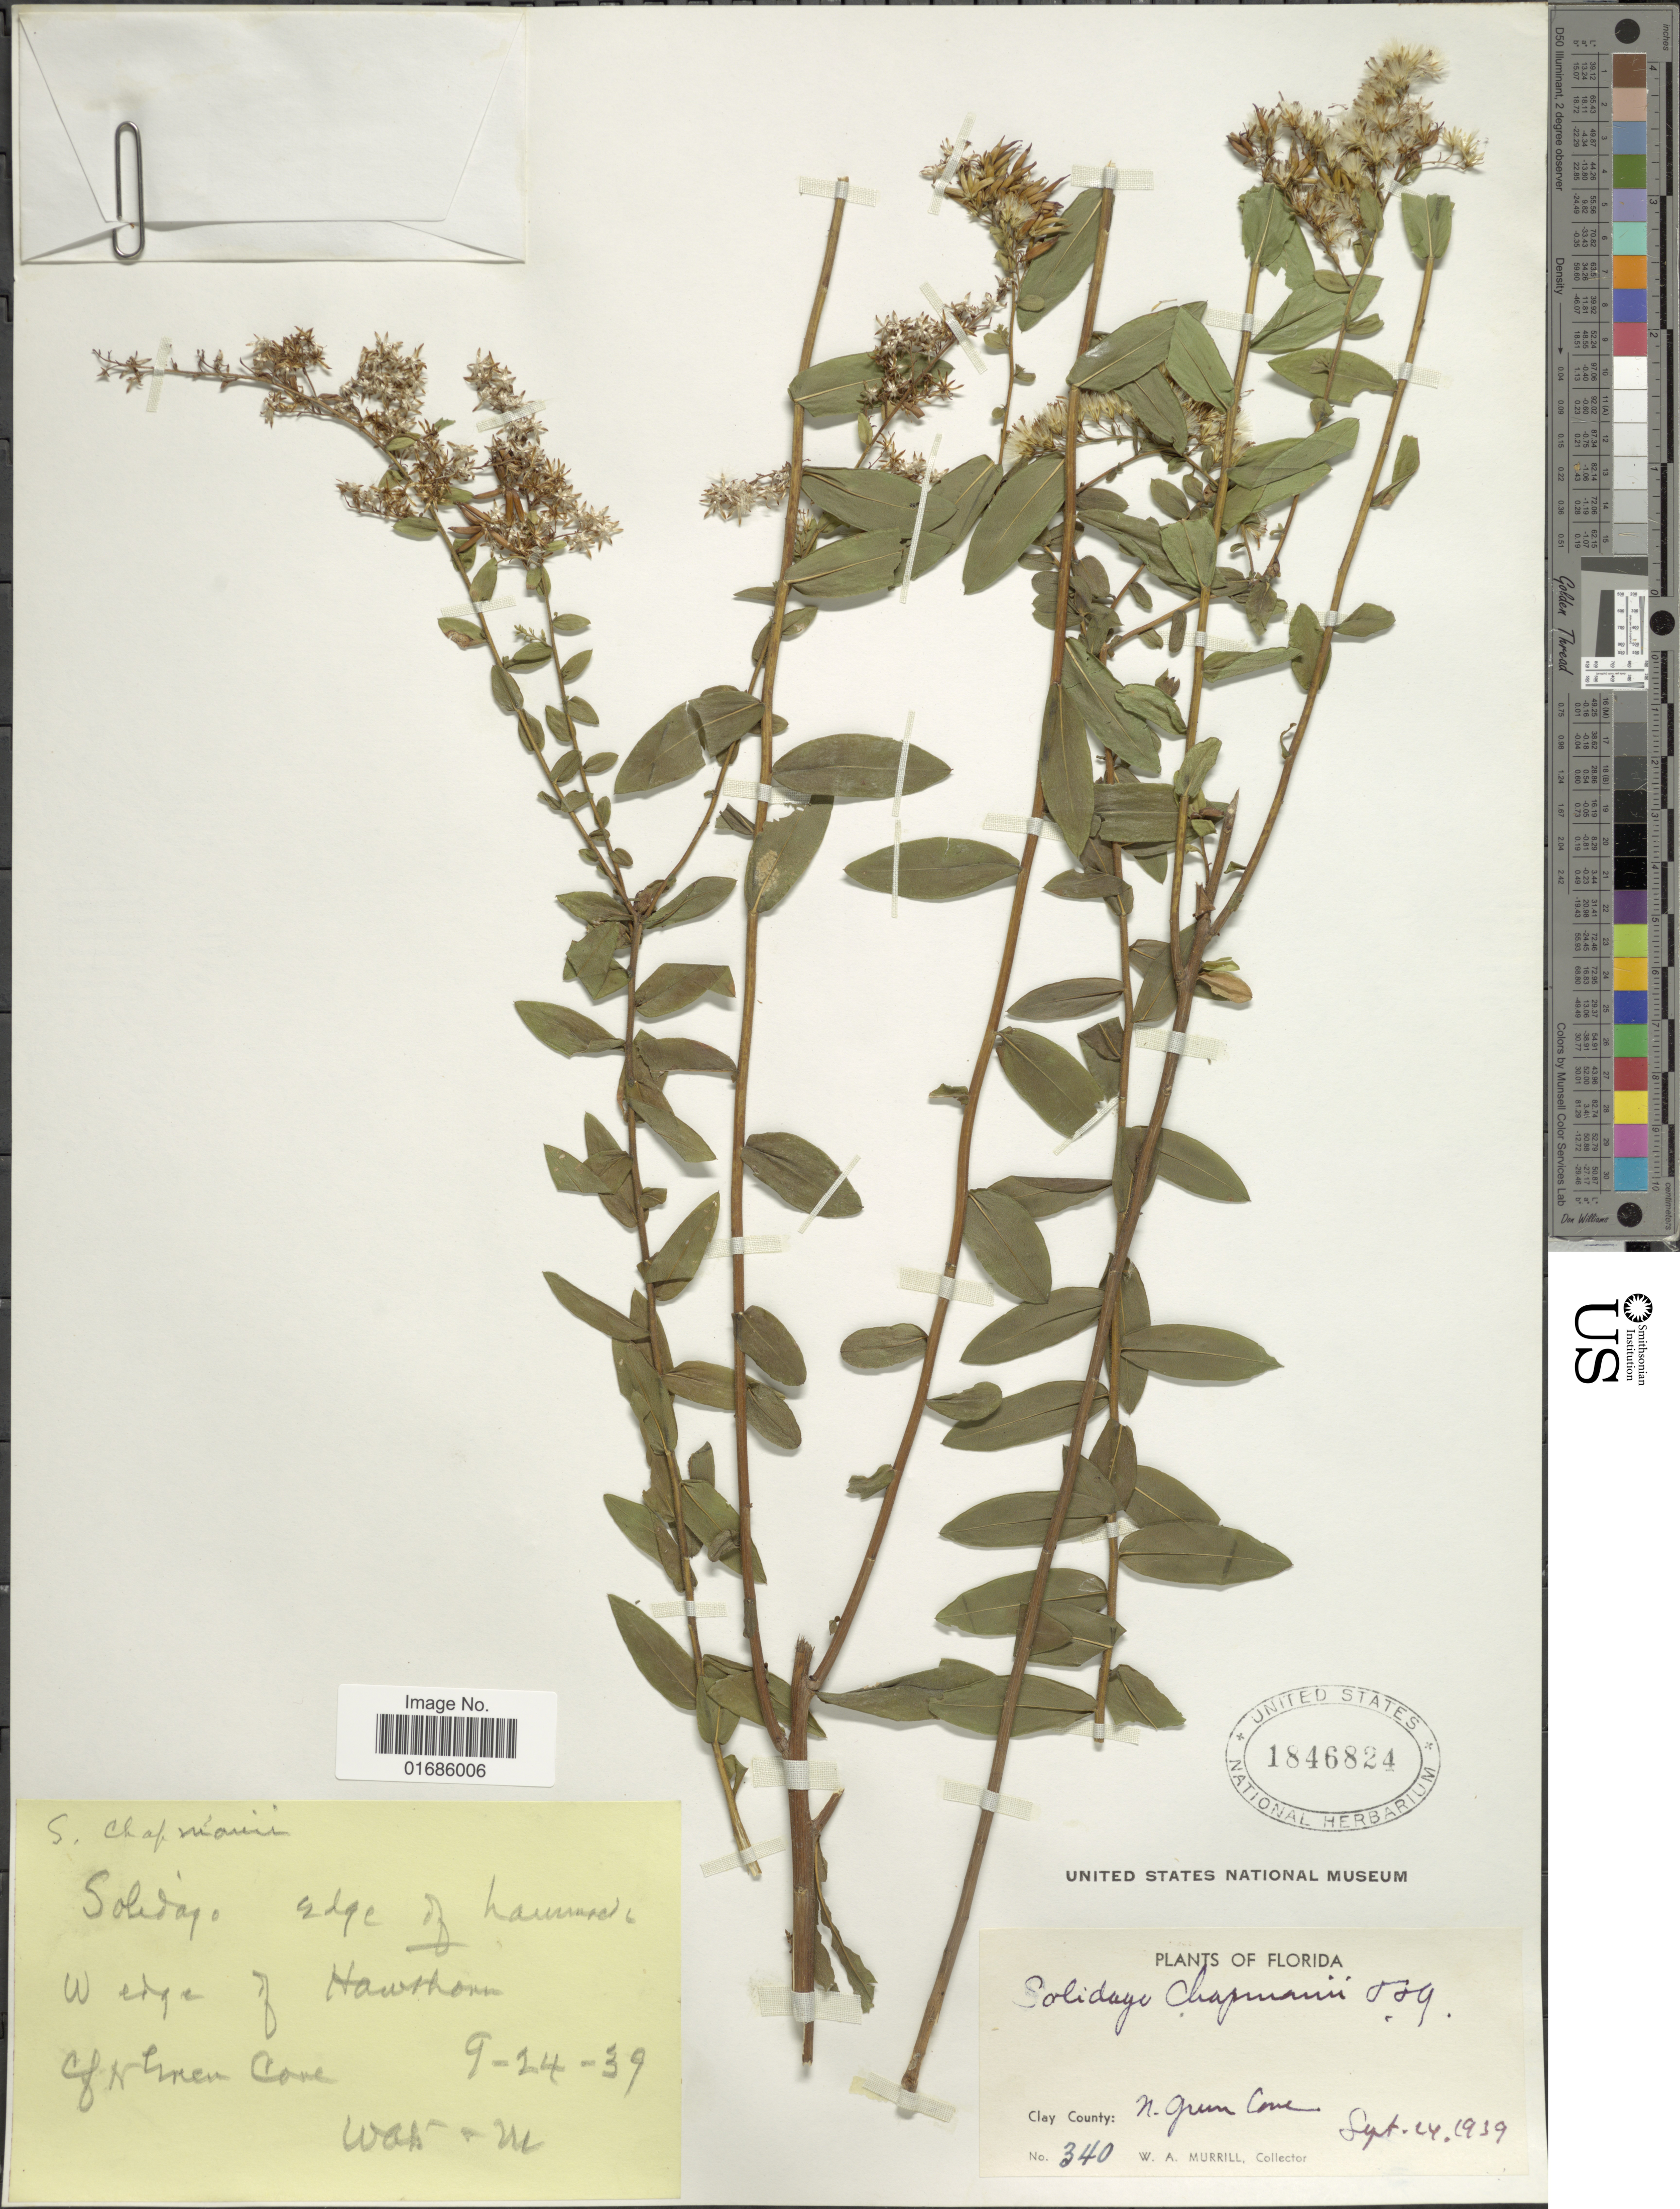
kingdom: Plantae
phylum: Tracheophyta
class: Magnoliopsida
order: Asterales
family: Asteraceae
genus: Solidago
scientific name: Solidago chapmanii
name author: Torr. & A. Gray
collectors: W. A. Murrill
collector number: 340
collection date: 1939-09-14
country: United States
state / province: Florida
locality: Clay County, N. Green Cove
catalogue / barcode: US 1846824